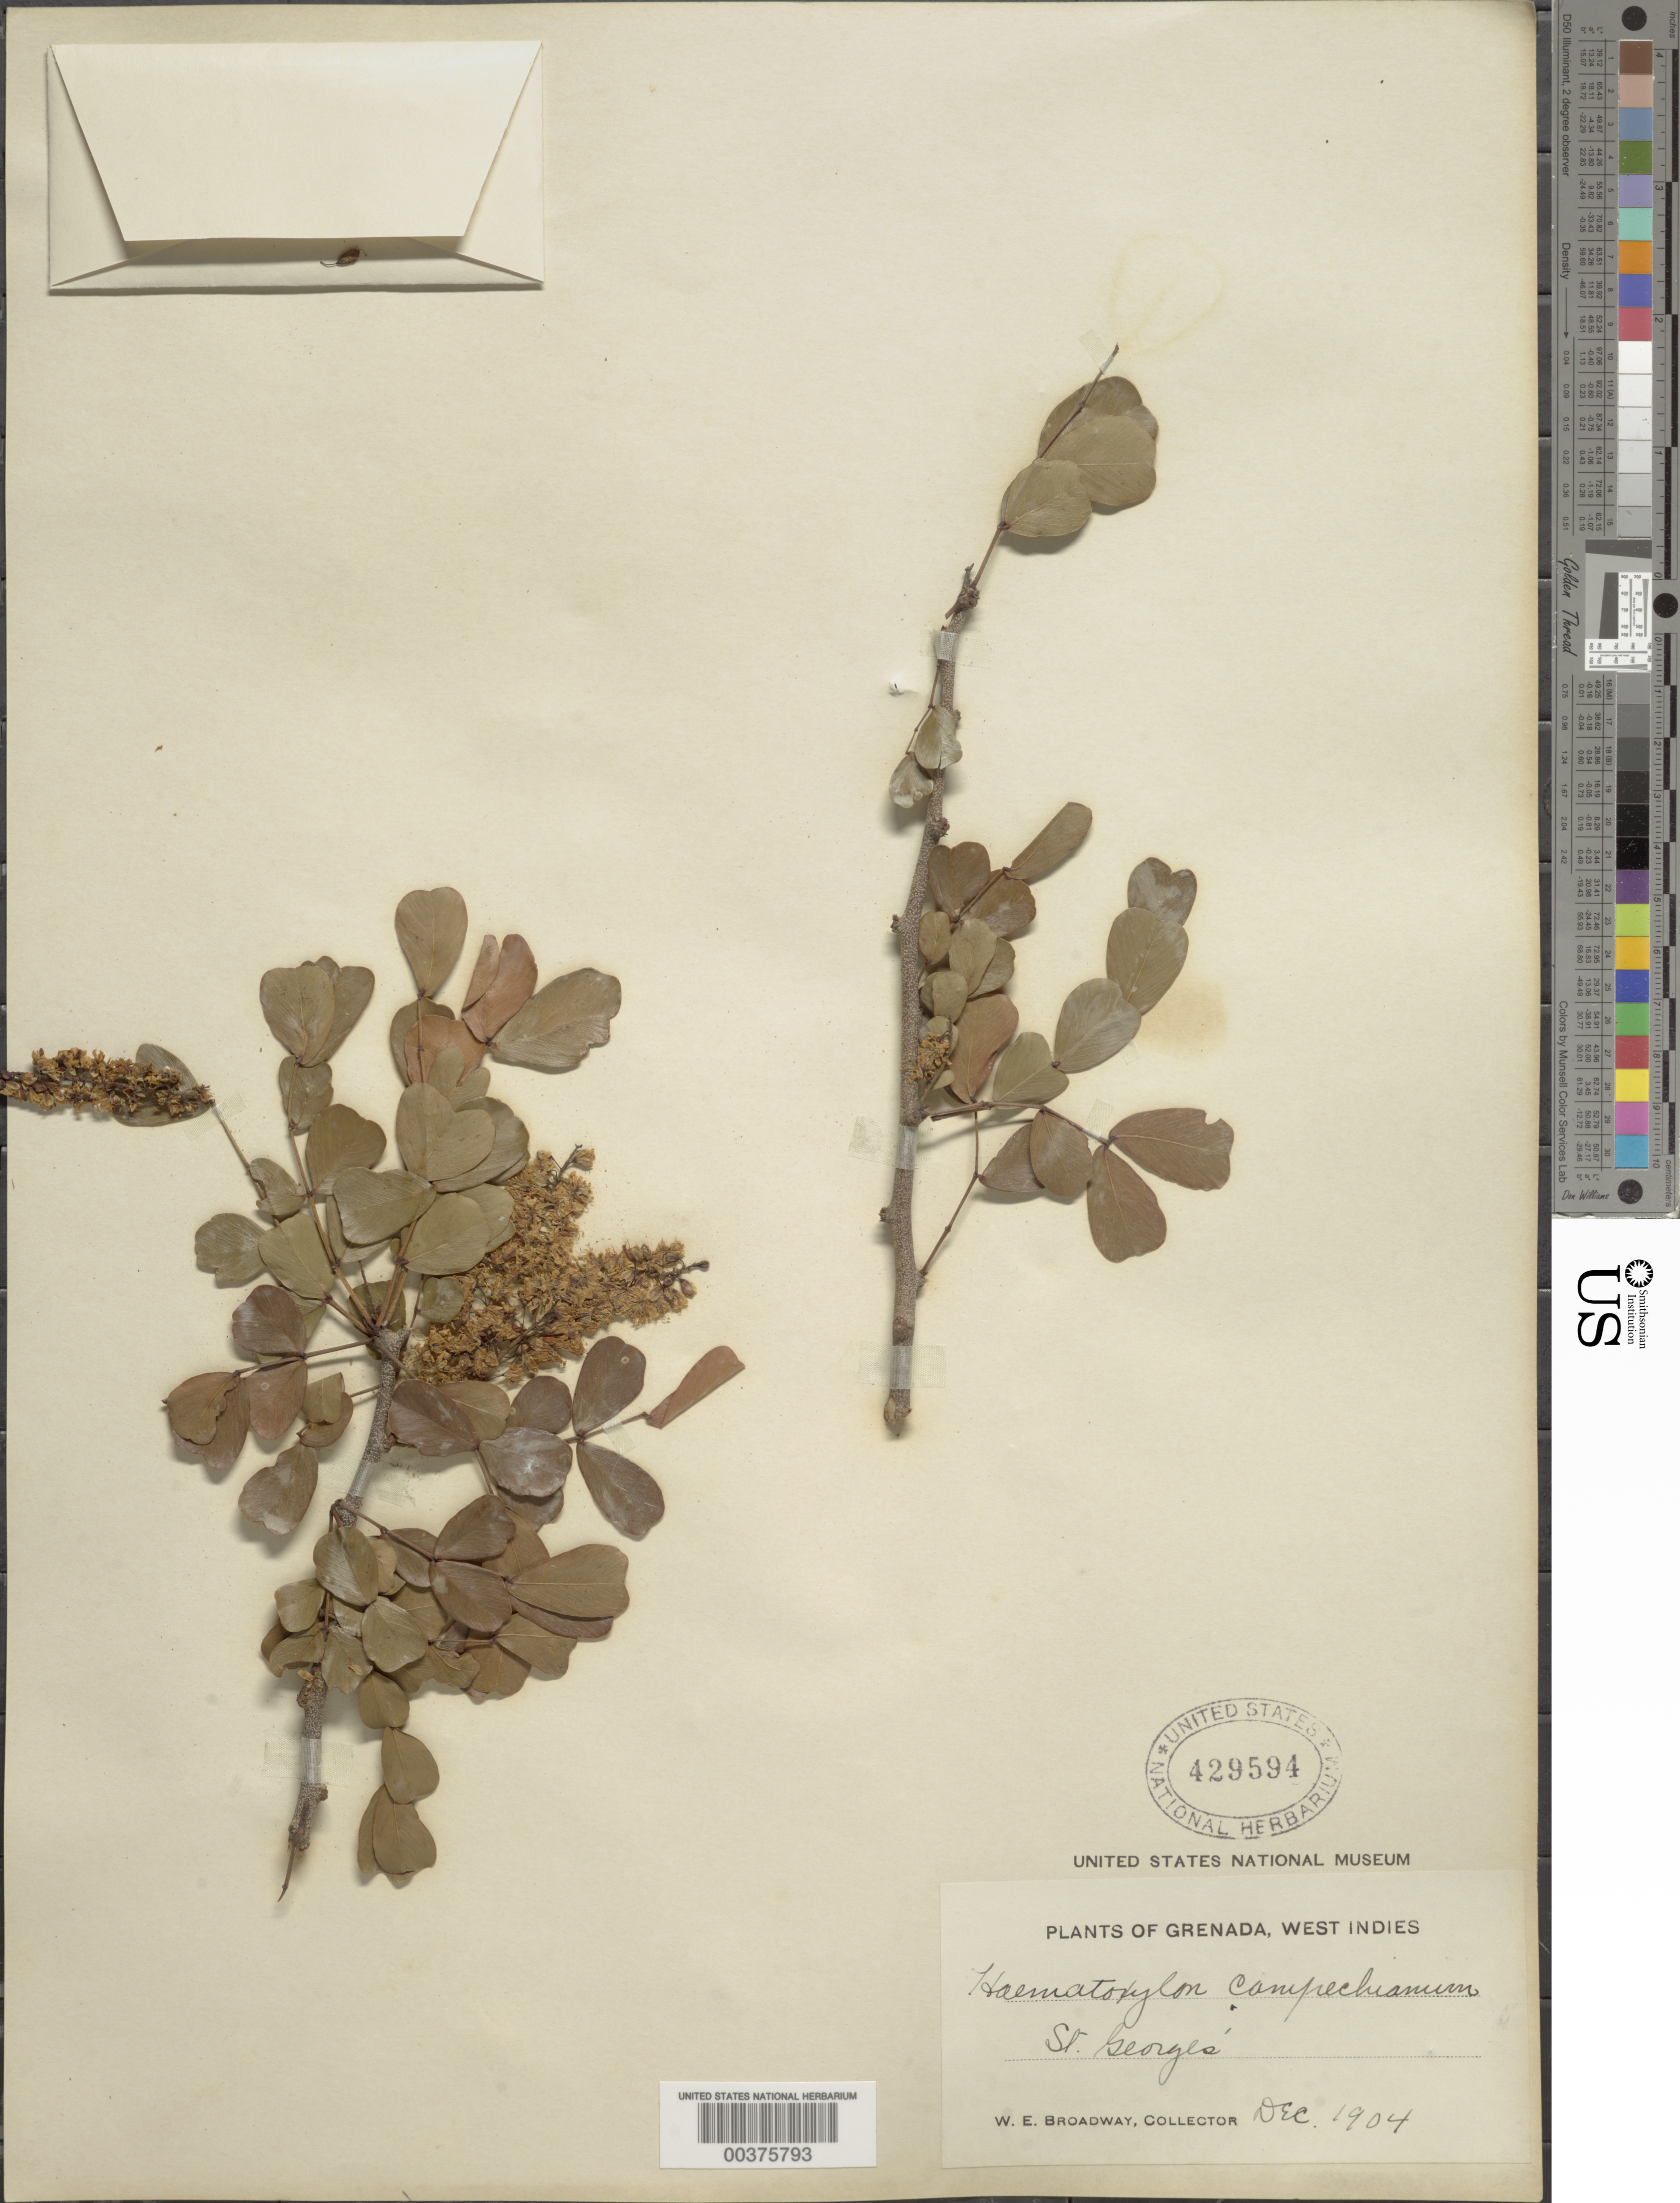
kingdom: Plantae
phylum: Tracheophyta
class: Magnoliopsida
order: Fabales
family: Fabaceae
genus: Haematoxylum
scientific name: Haematoxylum campechianum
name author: L.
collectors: W. E. Broadway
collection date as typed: Dec 1904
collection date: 1904-12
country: Grenada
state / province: Saint George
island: Grenada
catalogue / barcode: US 429594